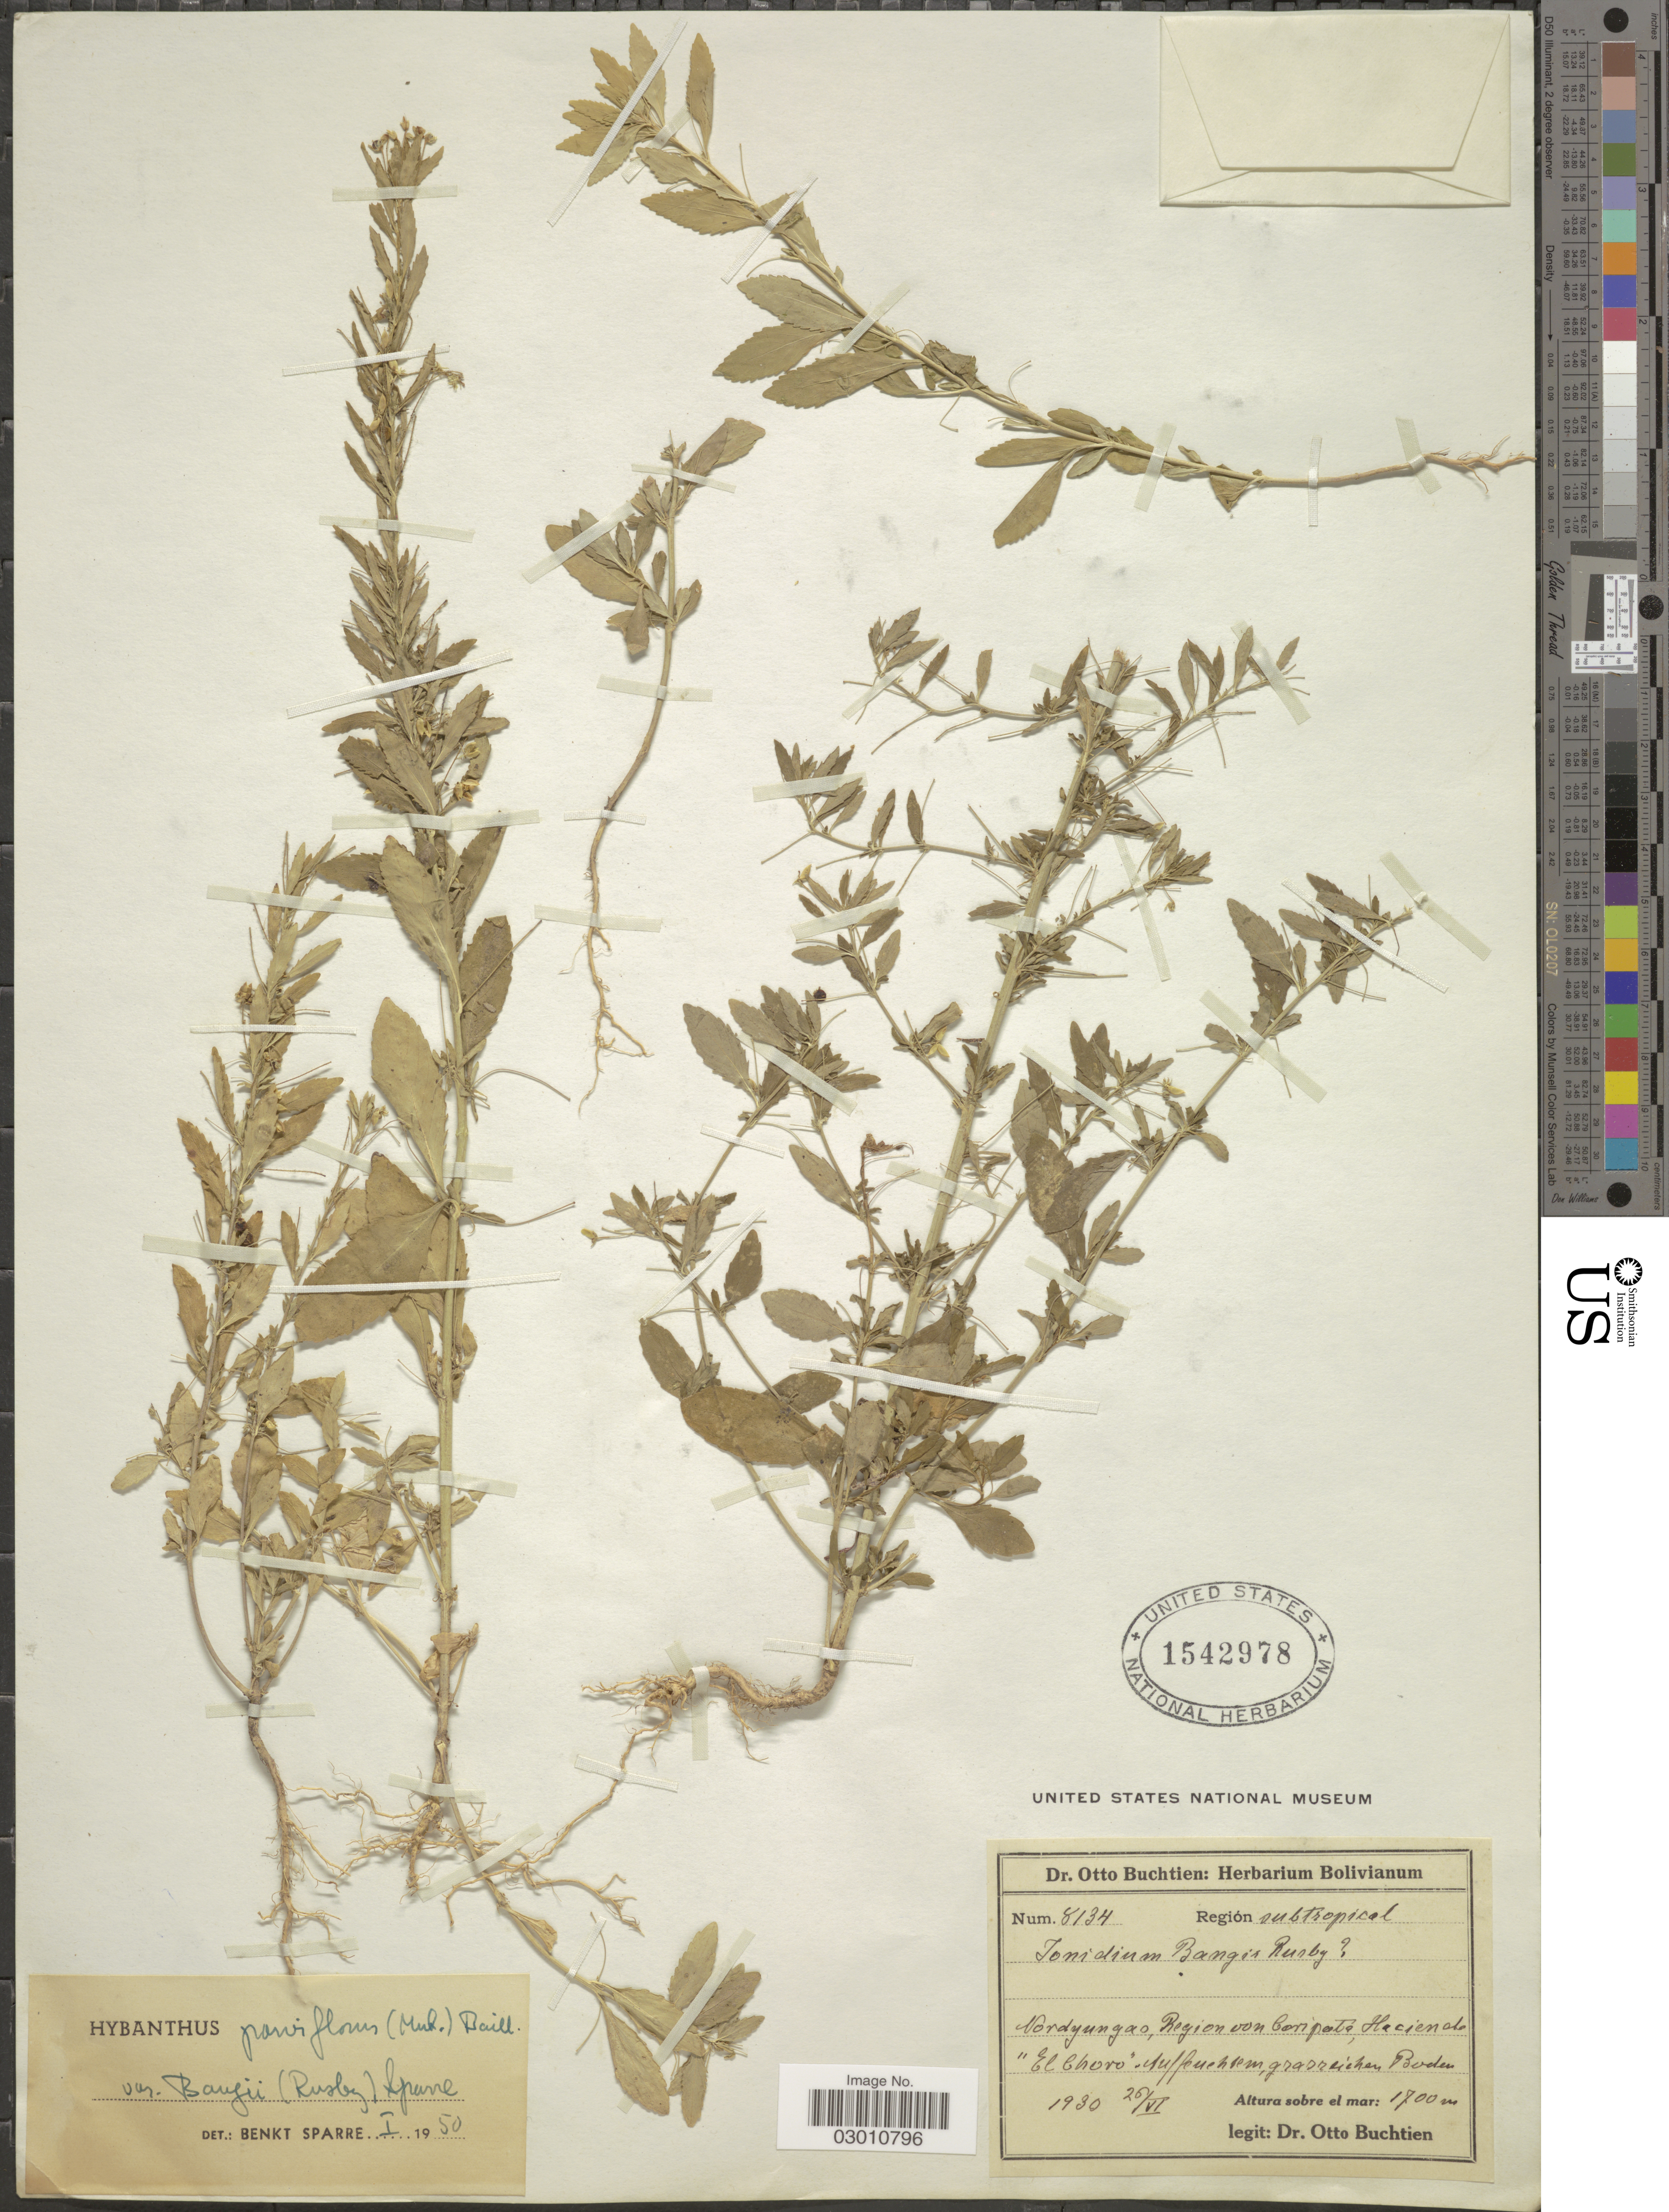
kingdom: Plantae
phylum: Tracheophyta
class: Magnoliopsida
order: Malpighiales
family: Violaceae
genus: Pombalia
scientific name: Pombalia parviflora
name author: (L. f.) Paula-Souza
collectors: O. Buchtien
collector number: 8134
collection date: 1930-06-26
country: Bolivia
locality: Nordyungas, Region von Coripato, Hacienda "El Choro", sufpuchsem grassichem Boden.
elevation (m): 1700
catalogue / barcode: US 1542978